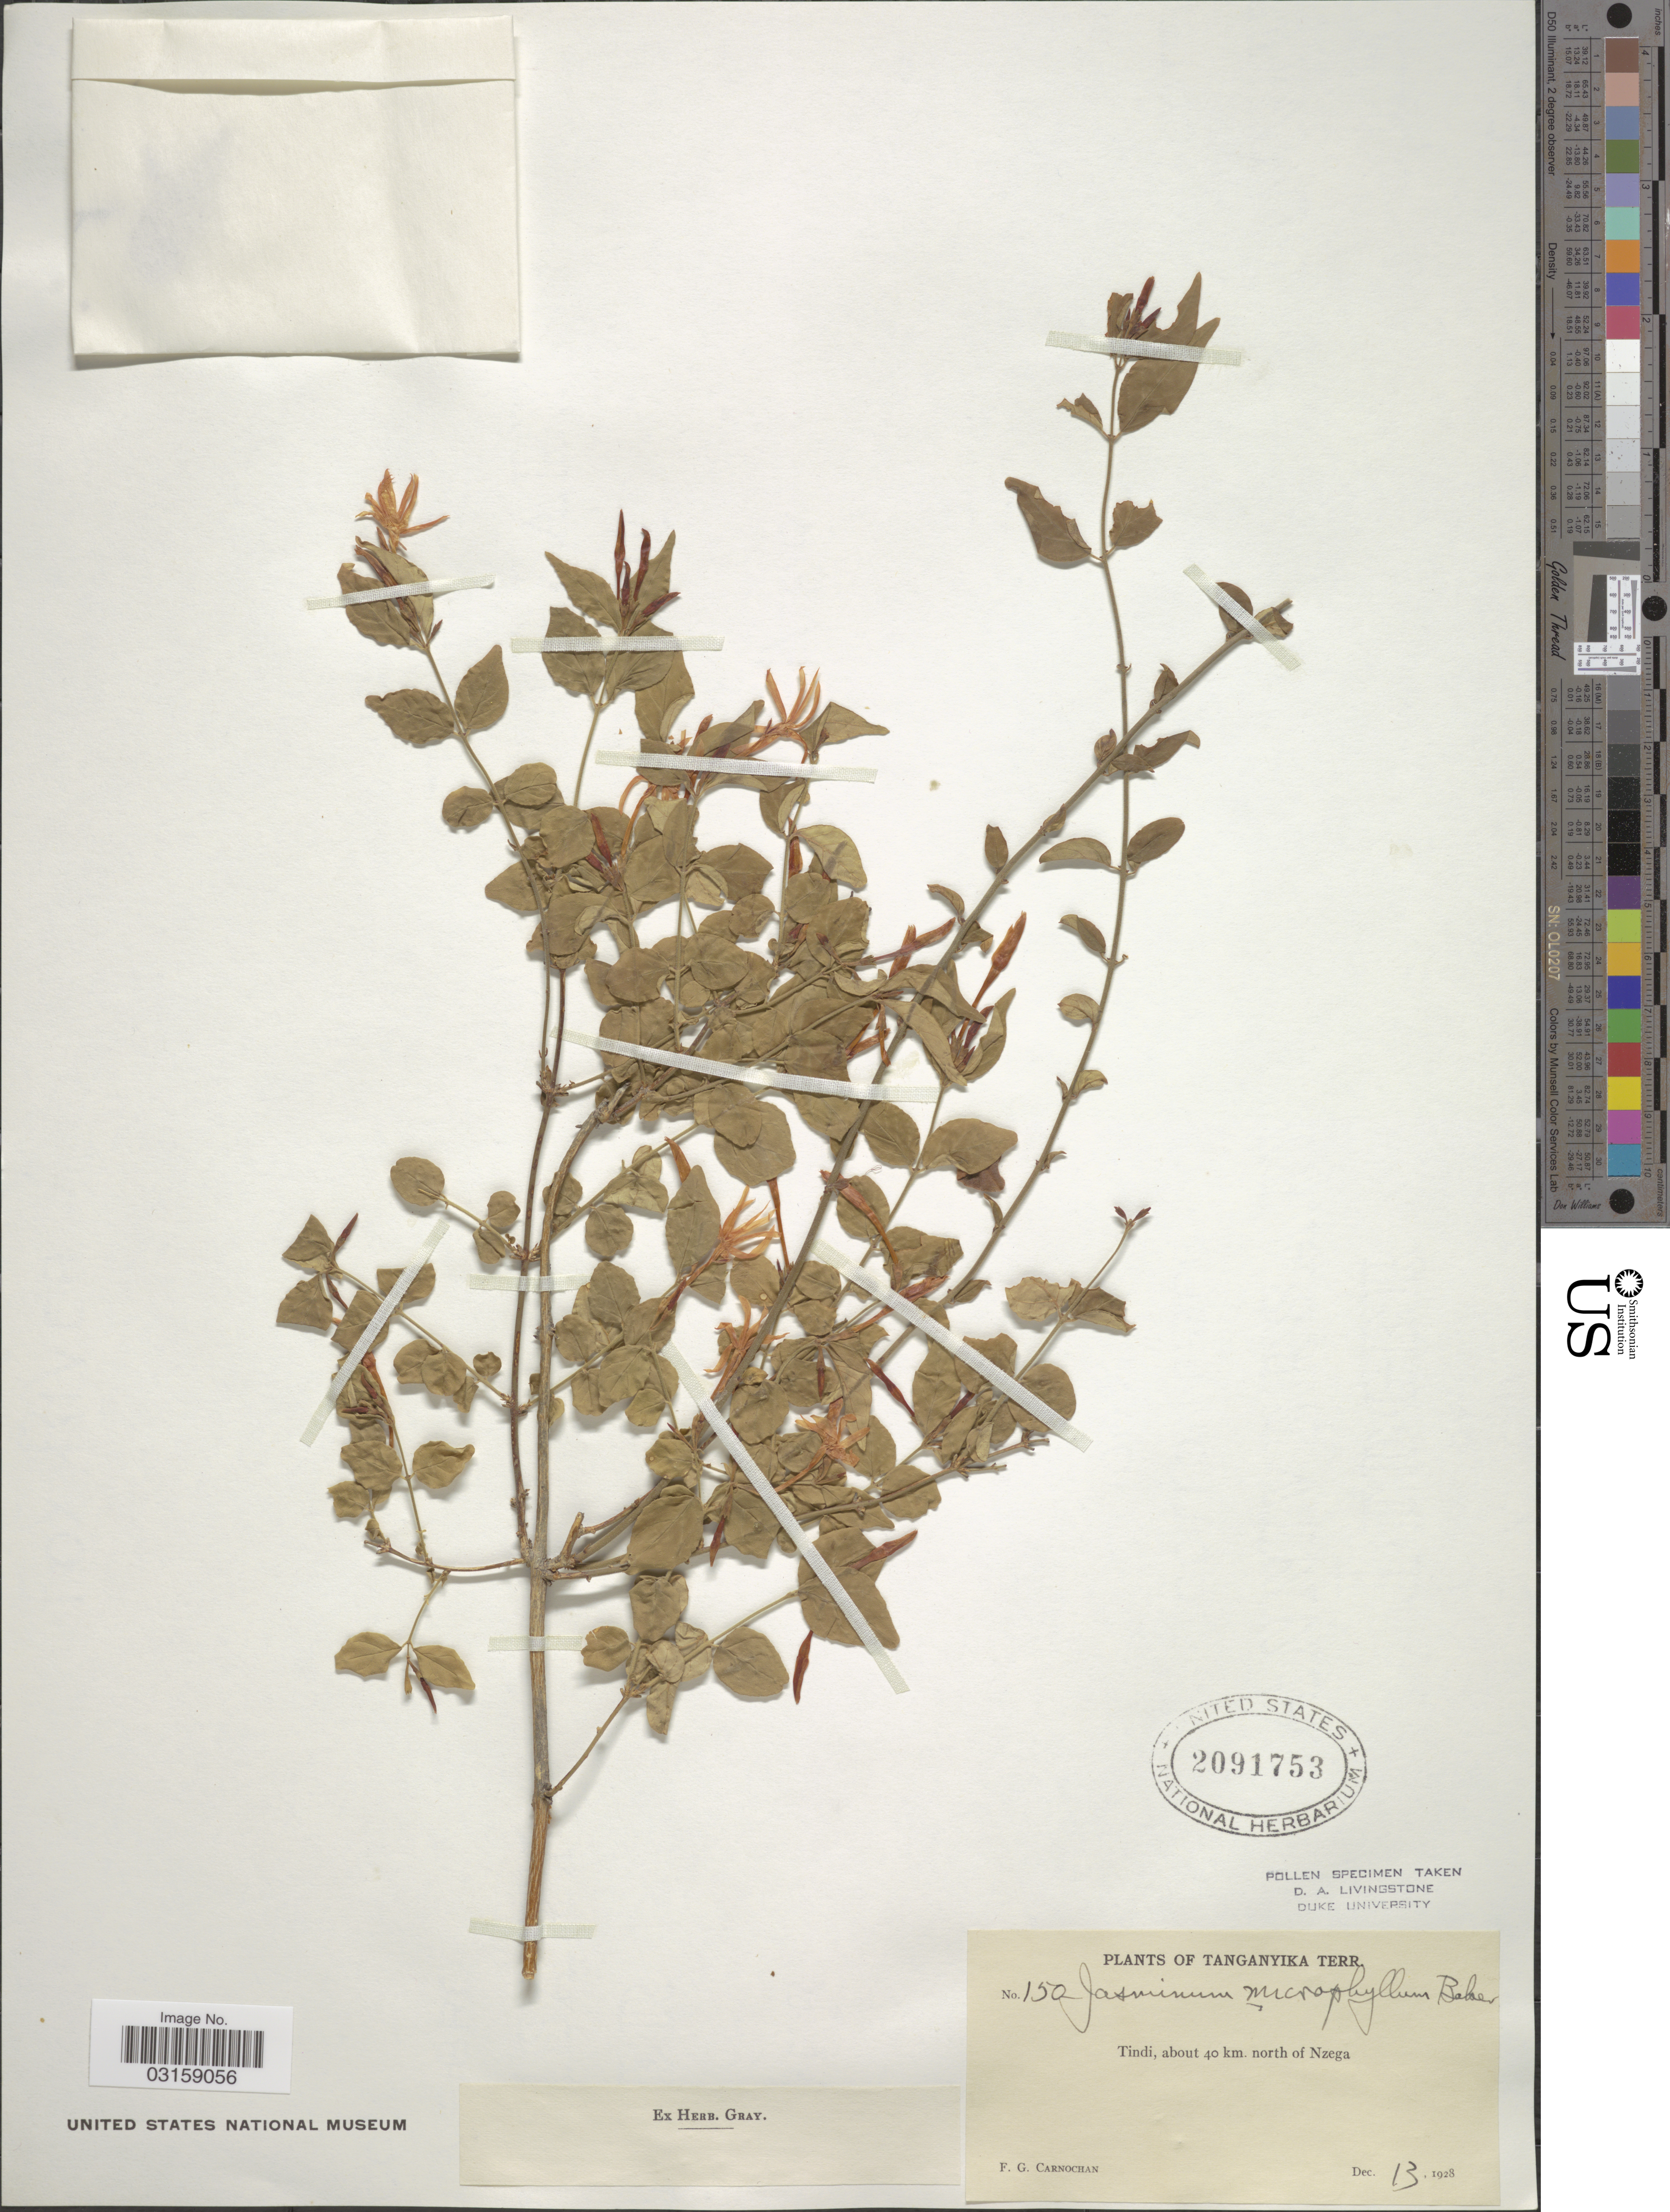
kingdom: Plantae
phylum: Tracheophyta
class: Magnoliopsida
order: Lamiales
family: Oleaceae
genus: Jasminum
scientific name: Jasminum microphyllum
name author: Baker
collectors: F. Carnochan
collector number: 150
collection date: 1928-12-13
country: Tanzania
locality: Tanganyika Terr. Tindi, about 40 km. north of Nzega.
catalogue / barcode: US 2091753